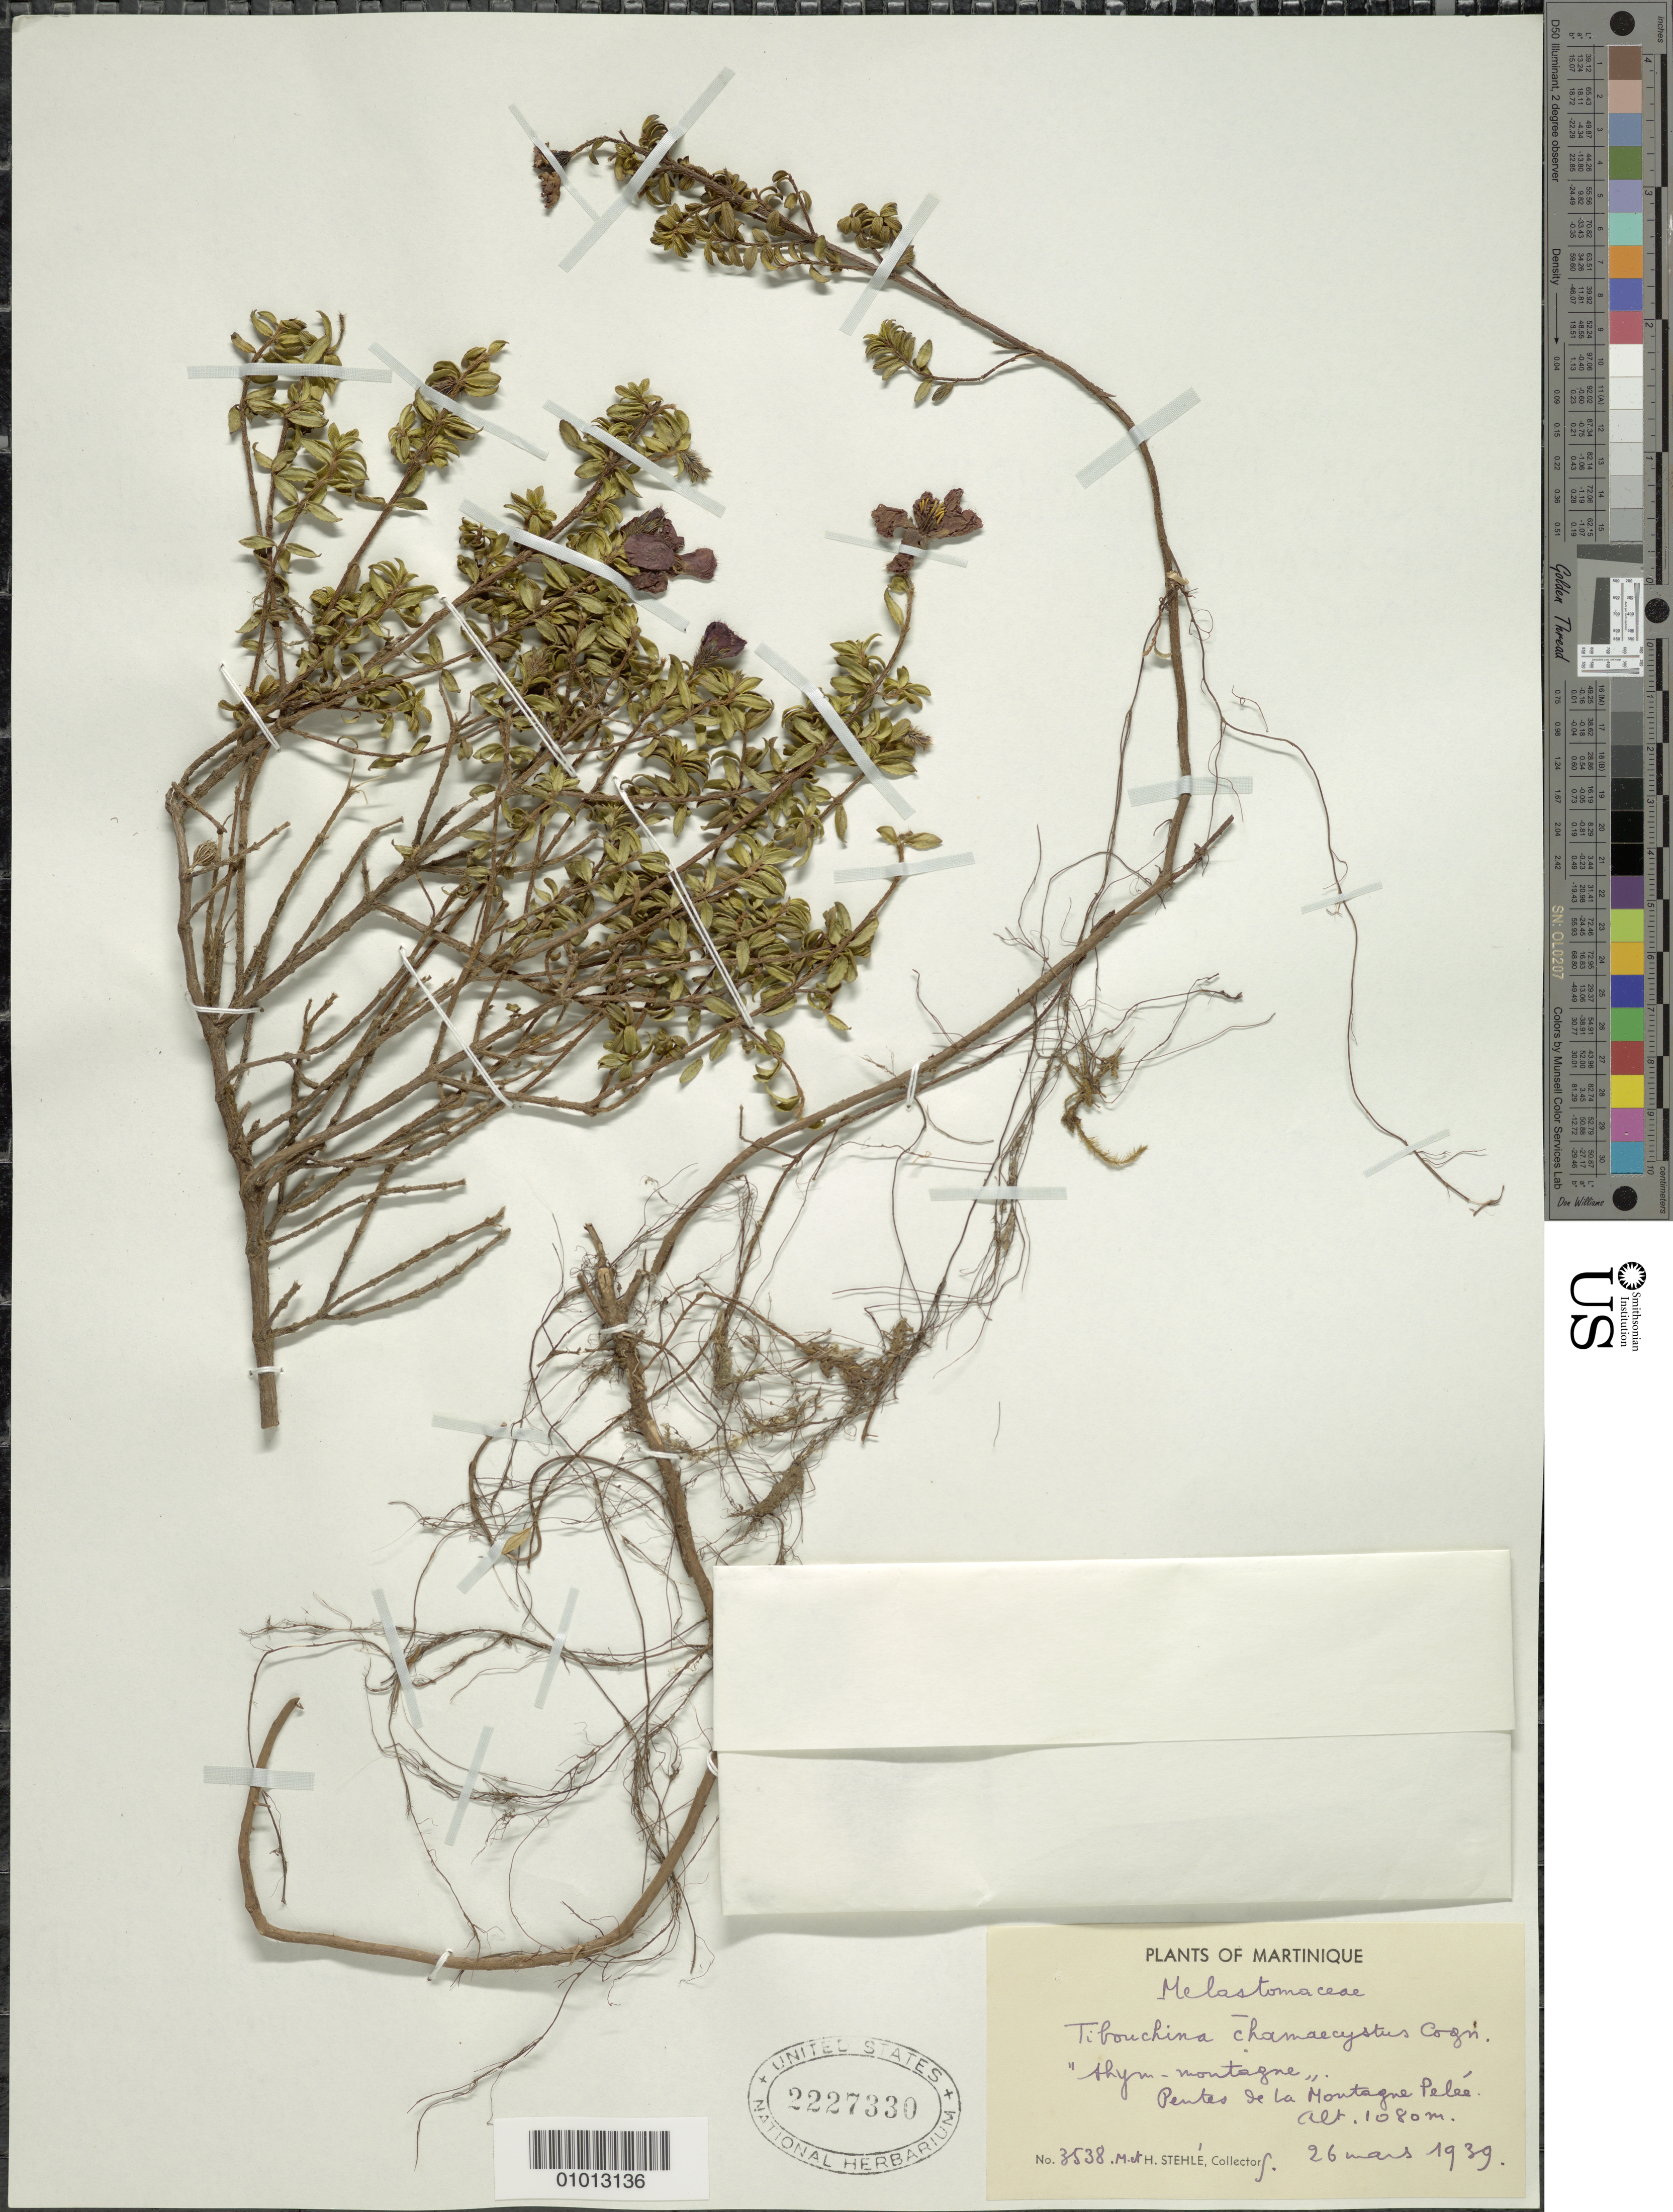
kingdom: Plantae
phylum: Tracheophyta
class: Magnoliopsida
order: Myrtales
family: Melastomataceae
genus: Chaetogastra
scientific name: Chaetogastra chamaecistus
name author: Griseb.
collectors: H. Stehlé & M. Stehlé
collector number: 3538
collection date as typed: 26 Mar 1939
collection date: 1939-03-26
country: Martinique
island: Martinique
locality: Montagne Pelée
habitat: Pentes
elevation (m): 1080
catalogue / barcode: US 2227330